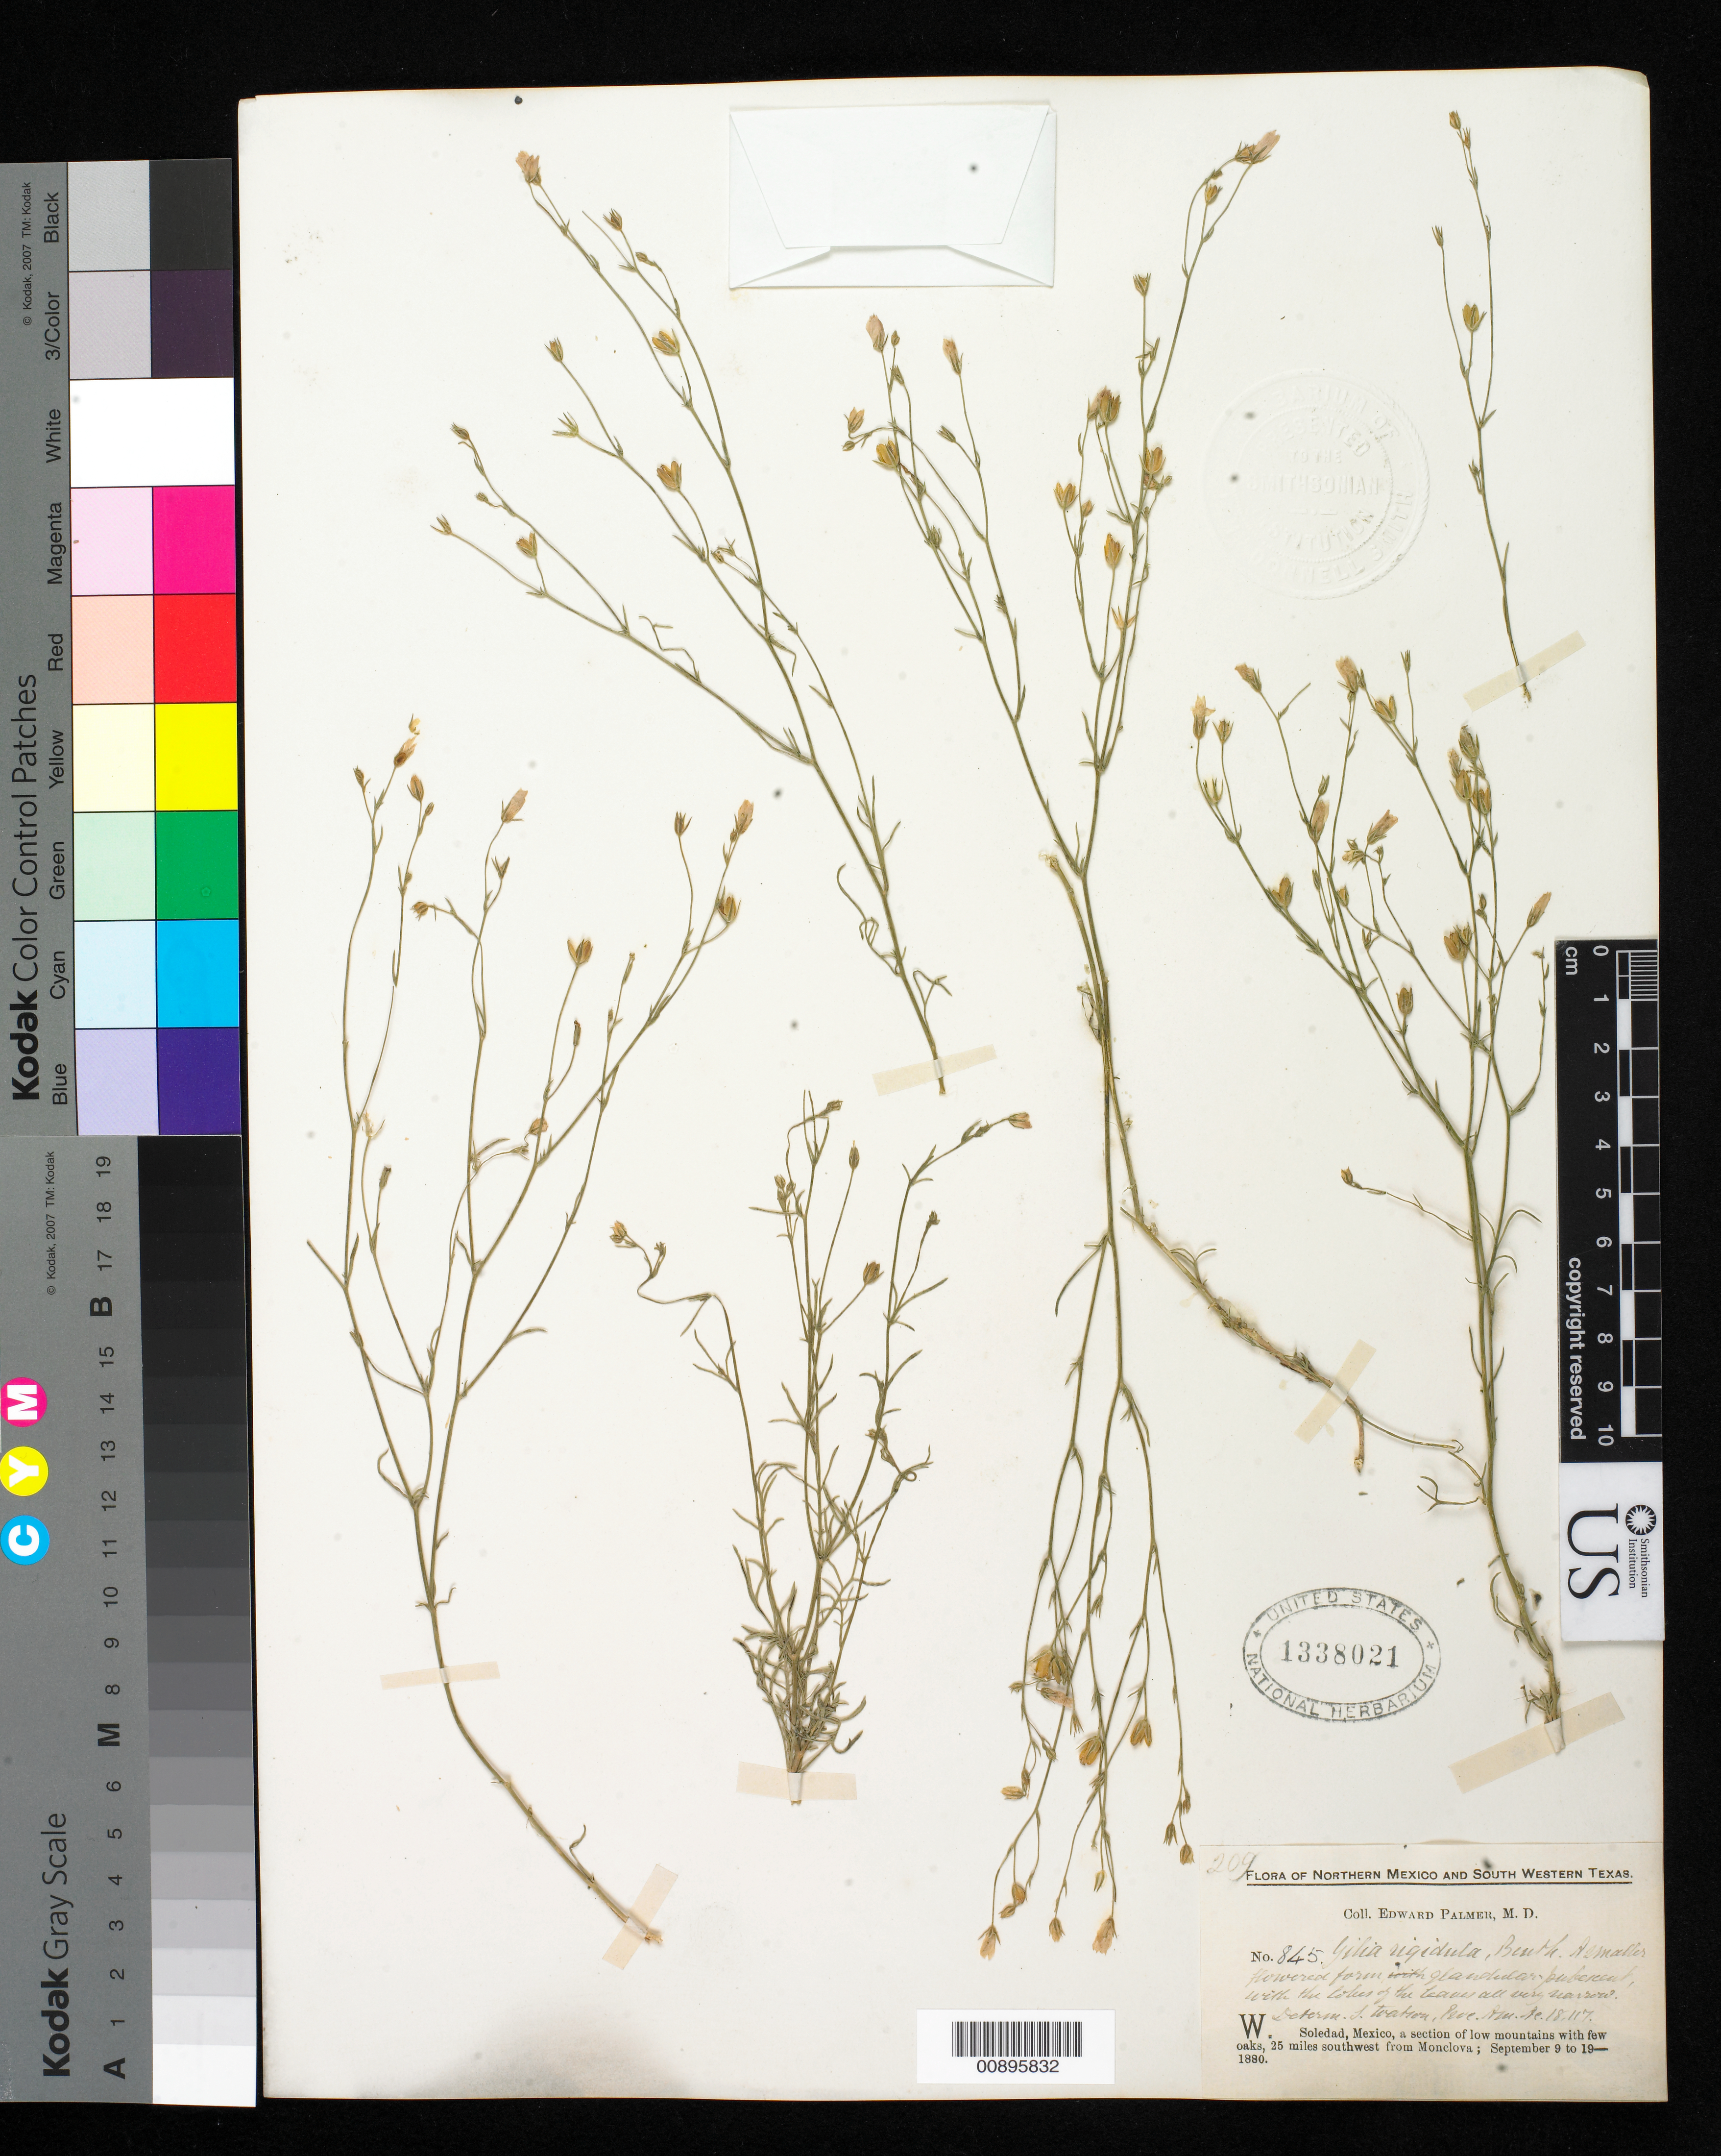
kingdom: Plantae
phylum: Tracheophyta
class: Magnoliopsida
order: Ericales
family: Polemoniaceae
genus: Giliastrum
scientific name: Giliastrum stewartii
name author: (I.M. Johnst.) J.M. Porter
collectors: E. Palmer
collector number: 845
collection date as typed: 09 Sep 1880 to 19 Sep 1880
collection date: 1880-09-09/1880-09-19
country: Mexico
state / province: Coahuila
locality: W. Soledad, 25 miles southwest from Monclova, Coahuila.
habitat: A section of low mountains with few oaks.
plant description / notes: Cited by I.M. Johnston in J. Arnold Arbor. 24(1): 94. 1943.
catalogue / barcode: US 1338021